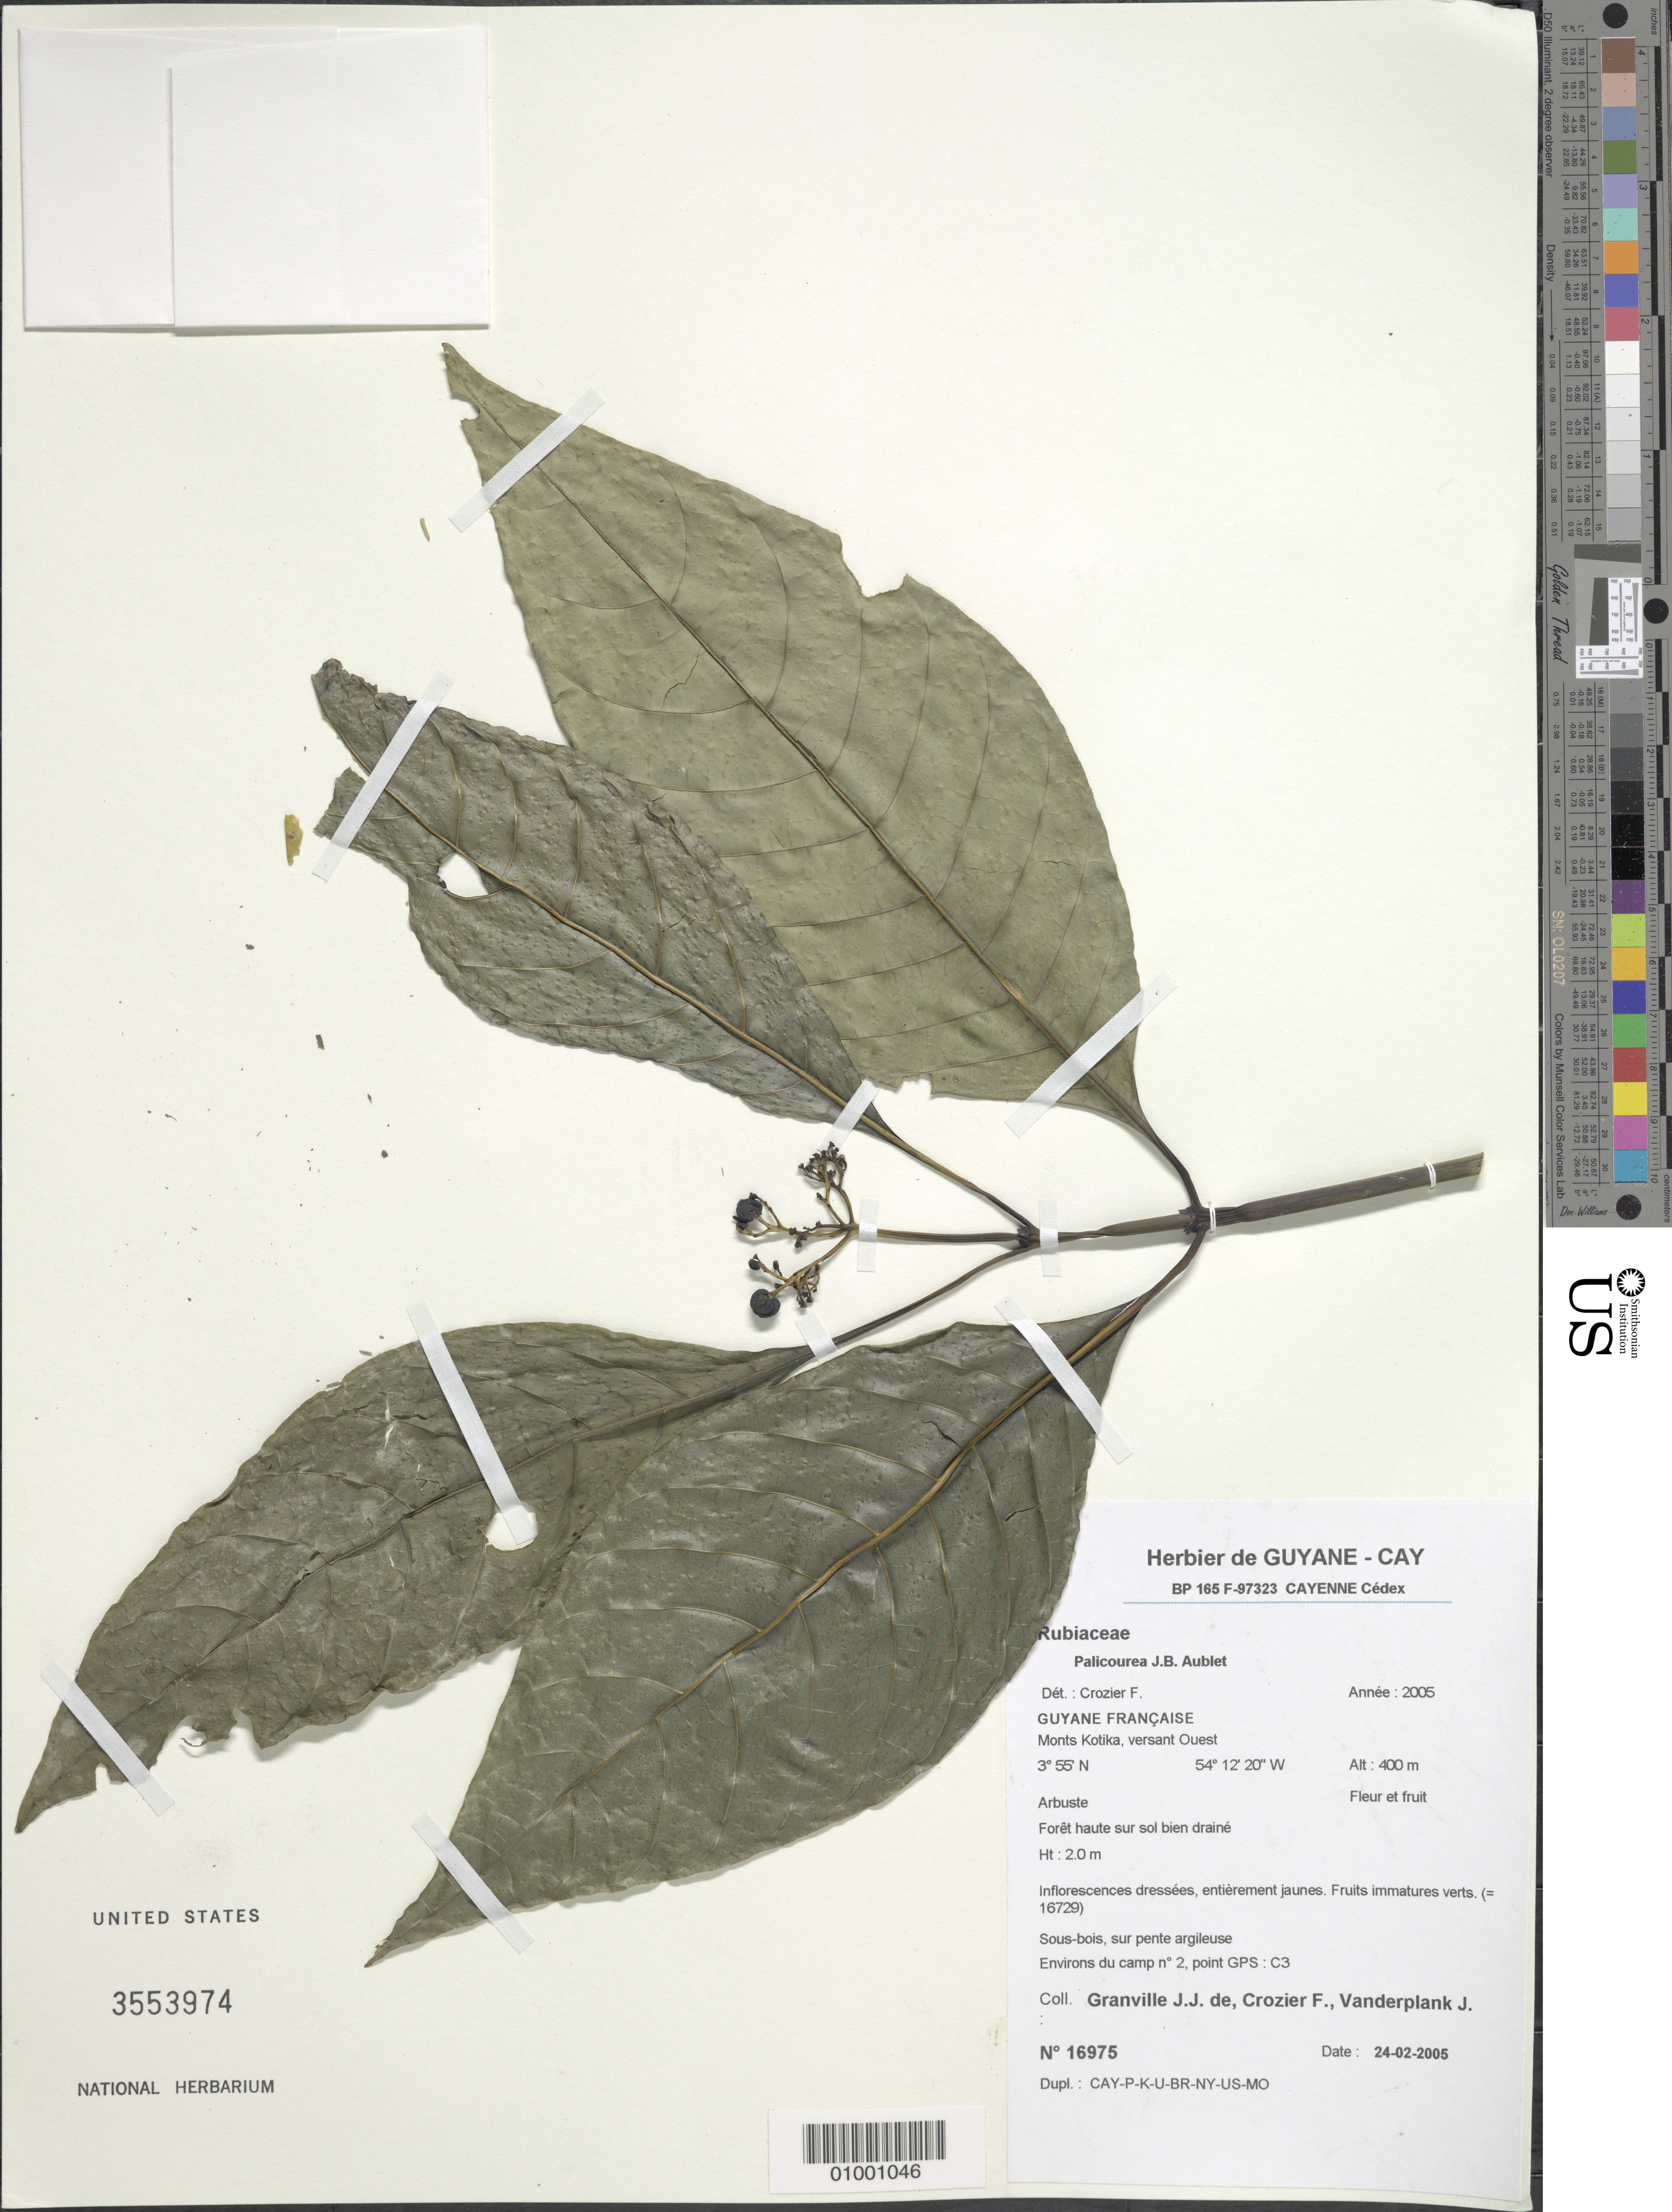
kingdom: Plantae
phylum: Tracheophyta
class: Magnoliopsida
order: Gentianales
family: Rubiaceae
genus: Palicourea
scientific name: Palicourea sp.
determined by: Crozier, F.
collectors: J.-J. de Granville, F. Crozier & J. Vanderplank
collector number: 16975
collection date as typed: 24-Feb-05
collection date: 2005-02-24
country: French Guiana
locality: Monts Kotika, versant Ouest. Environs du camp nº2, point GPS C3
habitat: Foret haute sur sol bien draine. Sous-bois sur pente argileuse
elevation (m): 400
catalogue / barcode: US 3553974